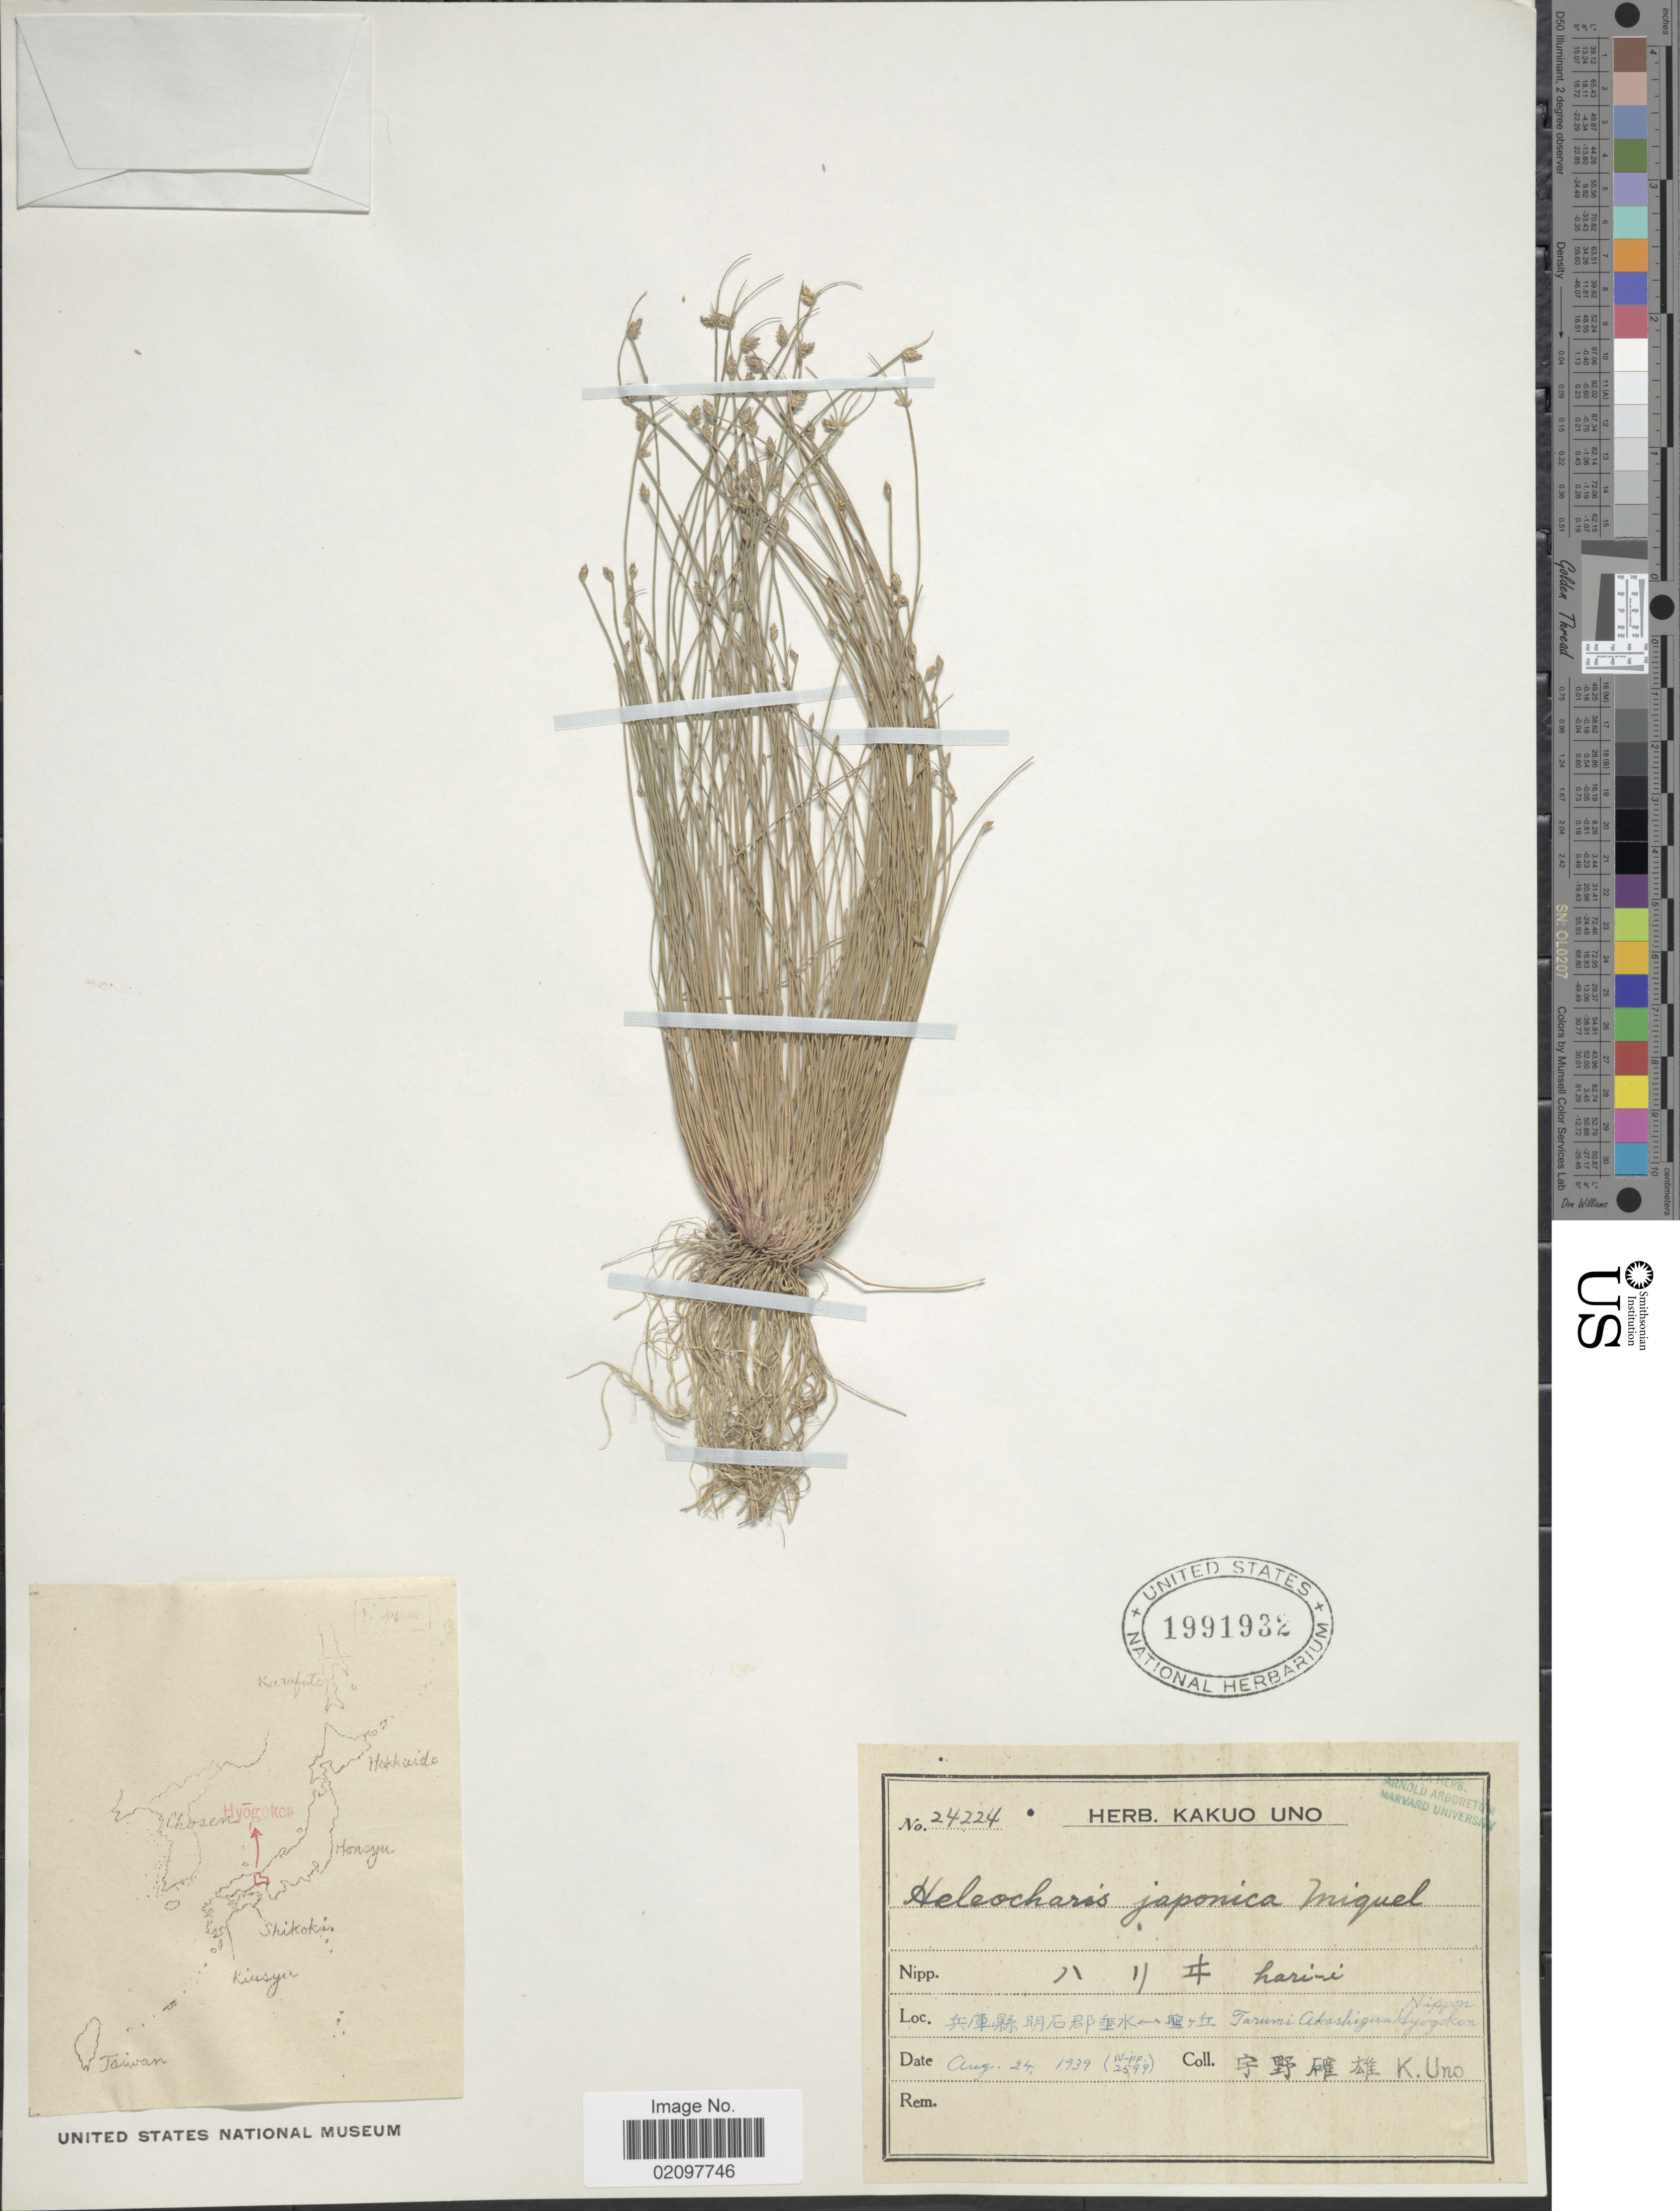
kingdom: Plantae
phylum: Tracheophyta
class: Liliopsida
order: Poales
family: Cyperaceae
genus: Eleocharis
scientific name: Eleocharis pellucida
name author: J. Presl & C. Presl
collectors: K. Uno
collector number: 24224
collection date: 1939-08-24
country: Japan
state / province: Hyogo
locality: Taruni Akashigun Hyogoken Nippon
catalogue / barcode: US 1991932